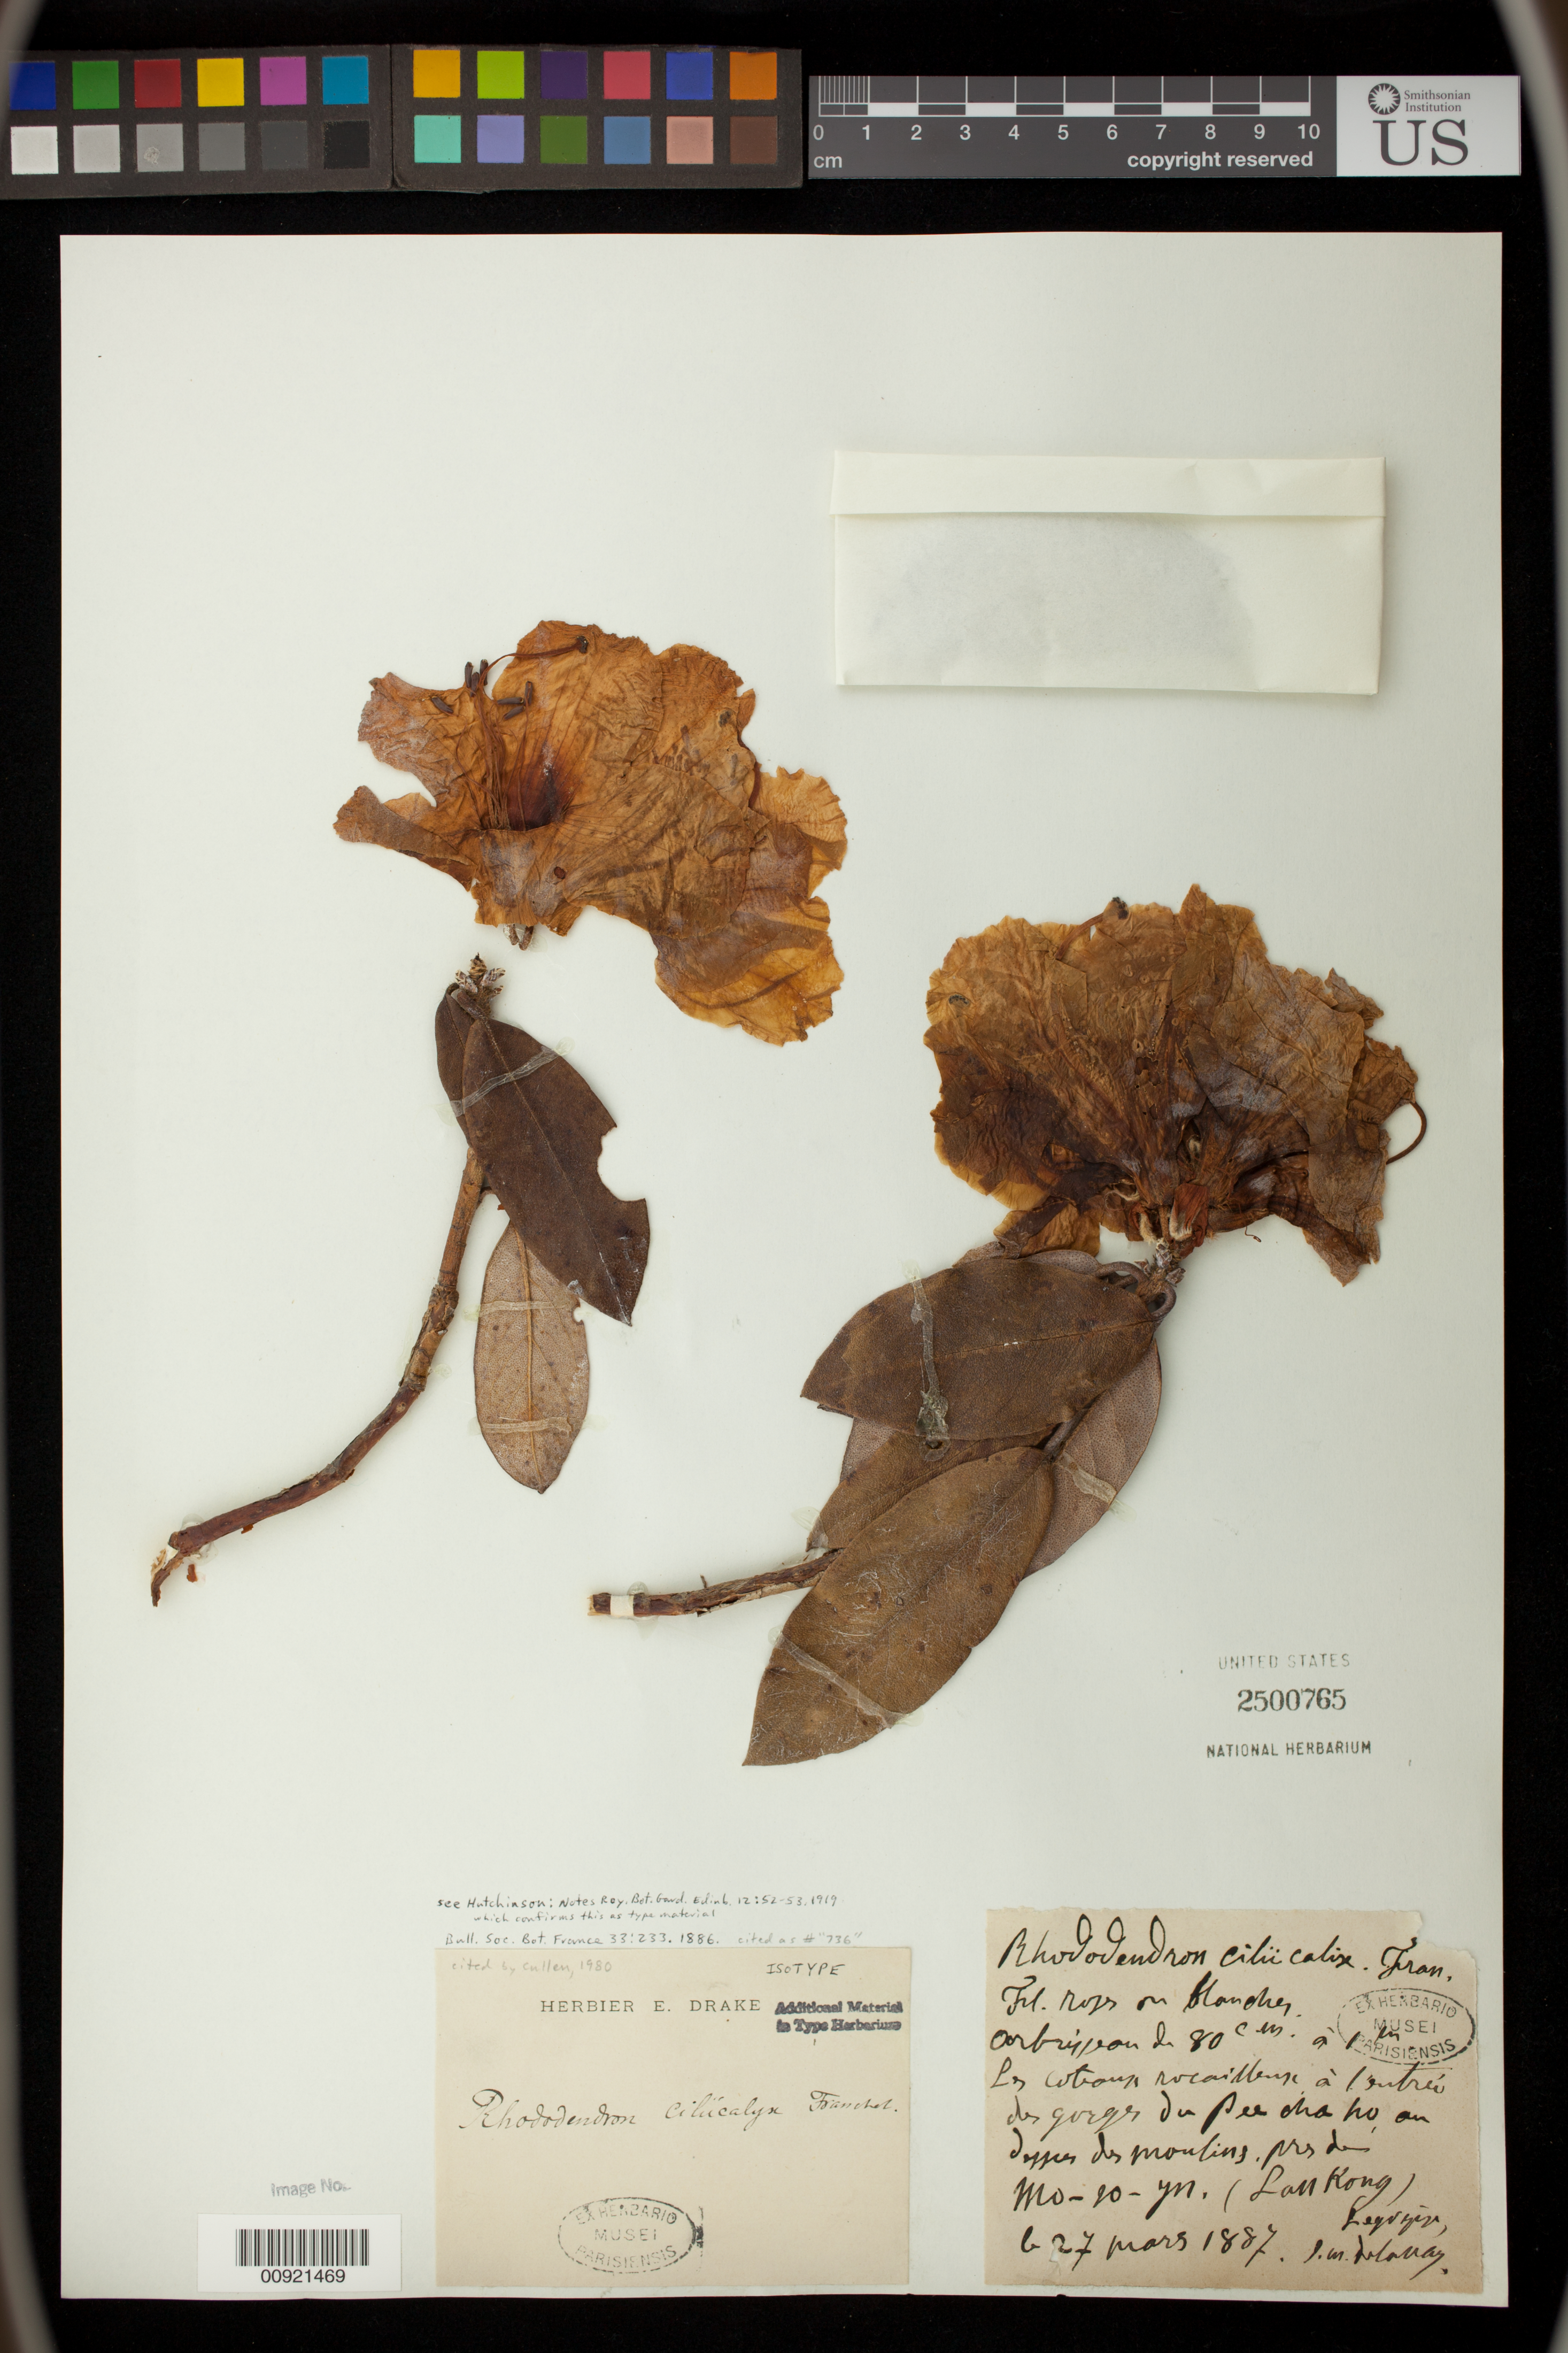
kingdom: Plantae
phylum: Tracheophyta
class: Magnoliopsida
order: Ericales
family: Ericaceae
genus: Rhododendron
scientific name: Rhododendron ciliicalyx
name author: Franch.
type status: Isotype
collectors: P. Delavay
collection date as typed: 27 Mar 1887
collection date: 1887-03-27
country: China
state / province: Yunnan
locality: Mo-so-yn.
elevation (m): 2400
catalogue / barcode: US 2500765